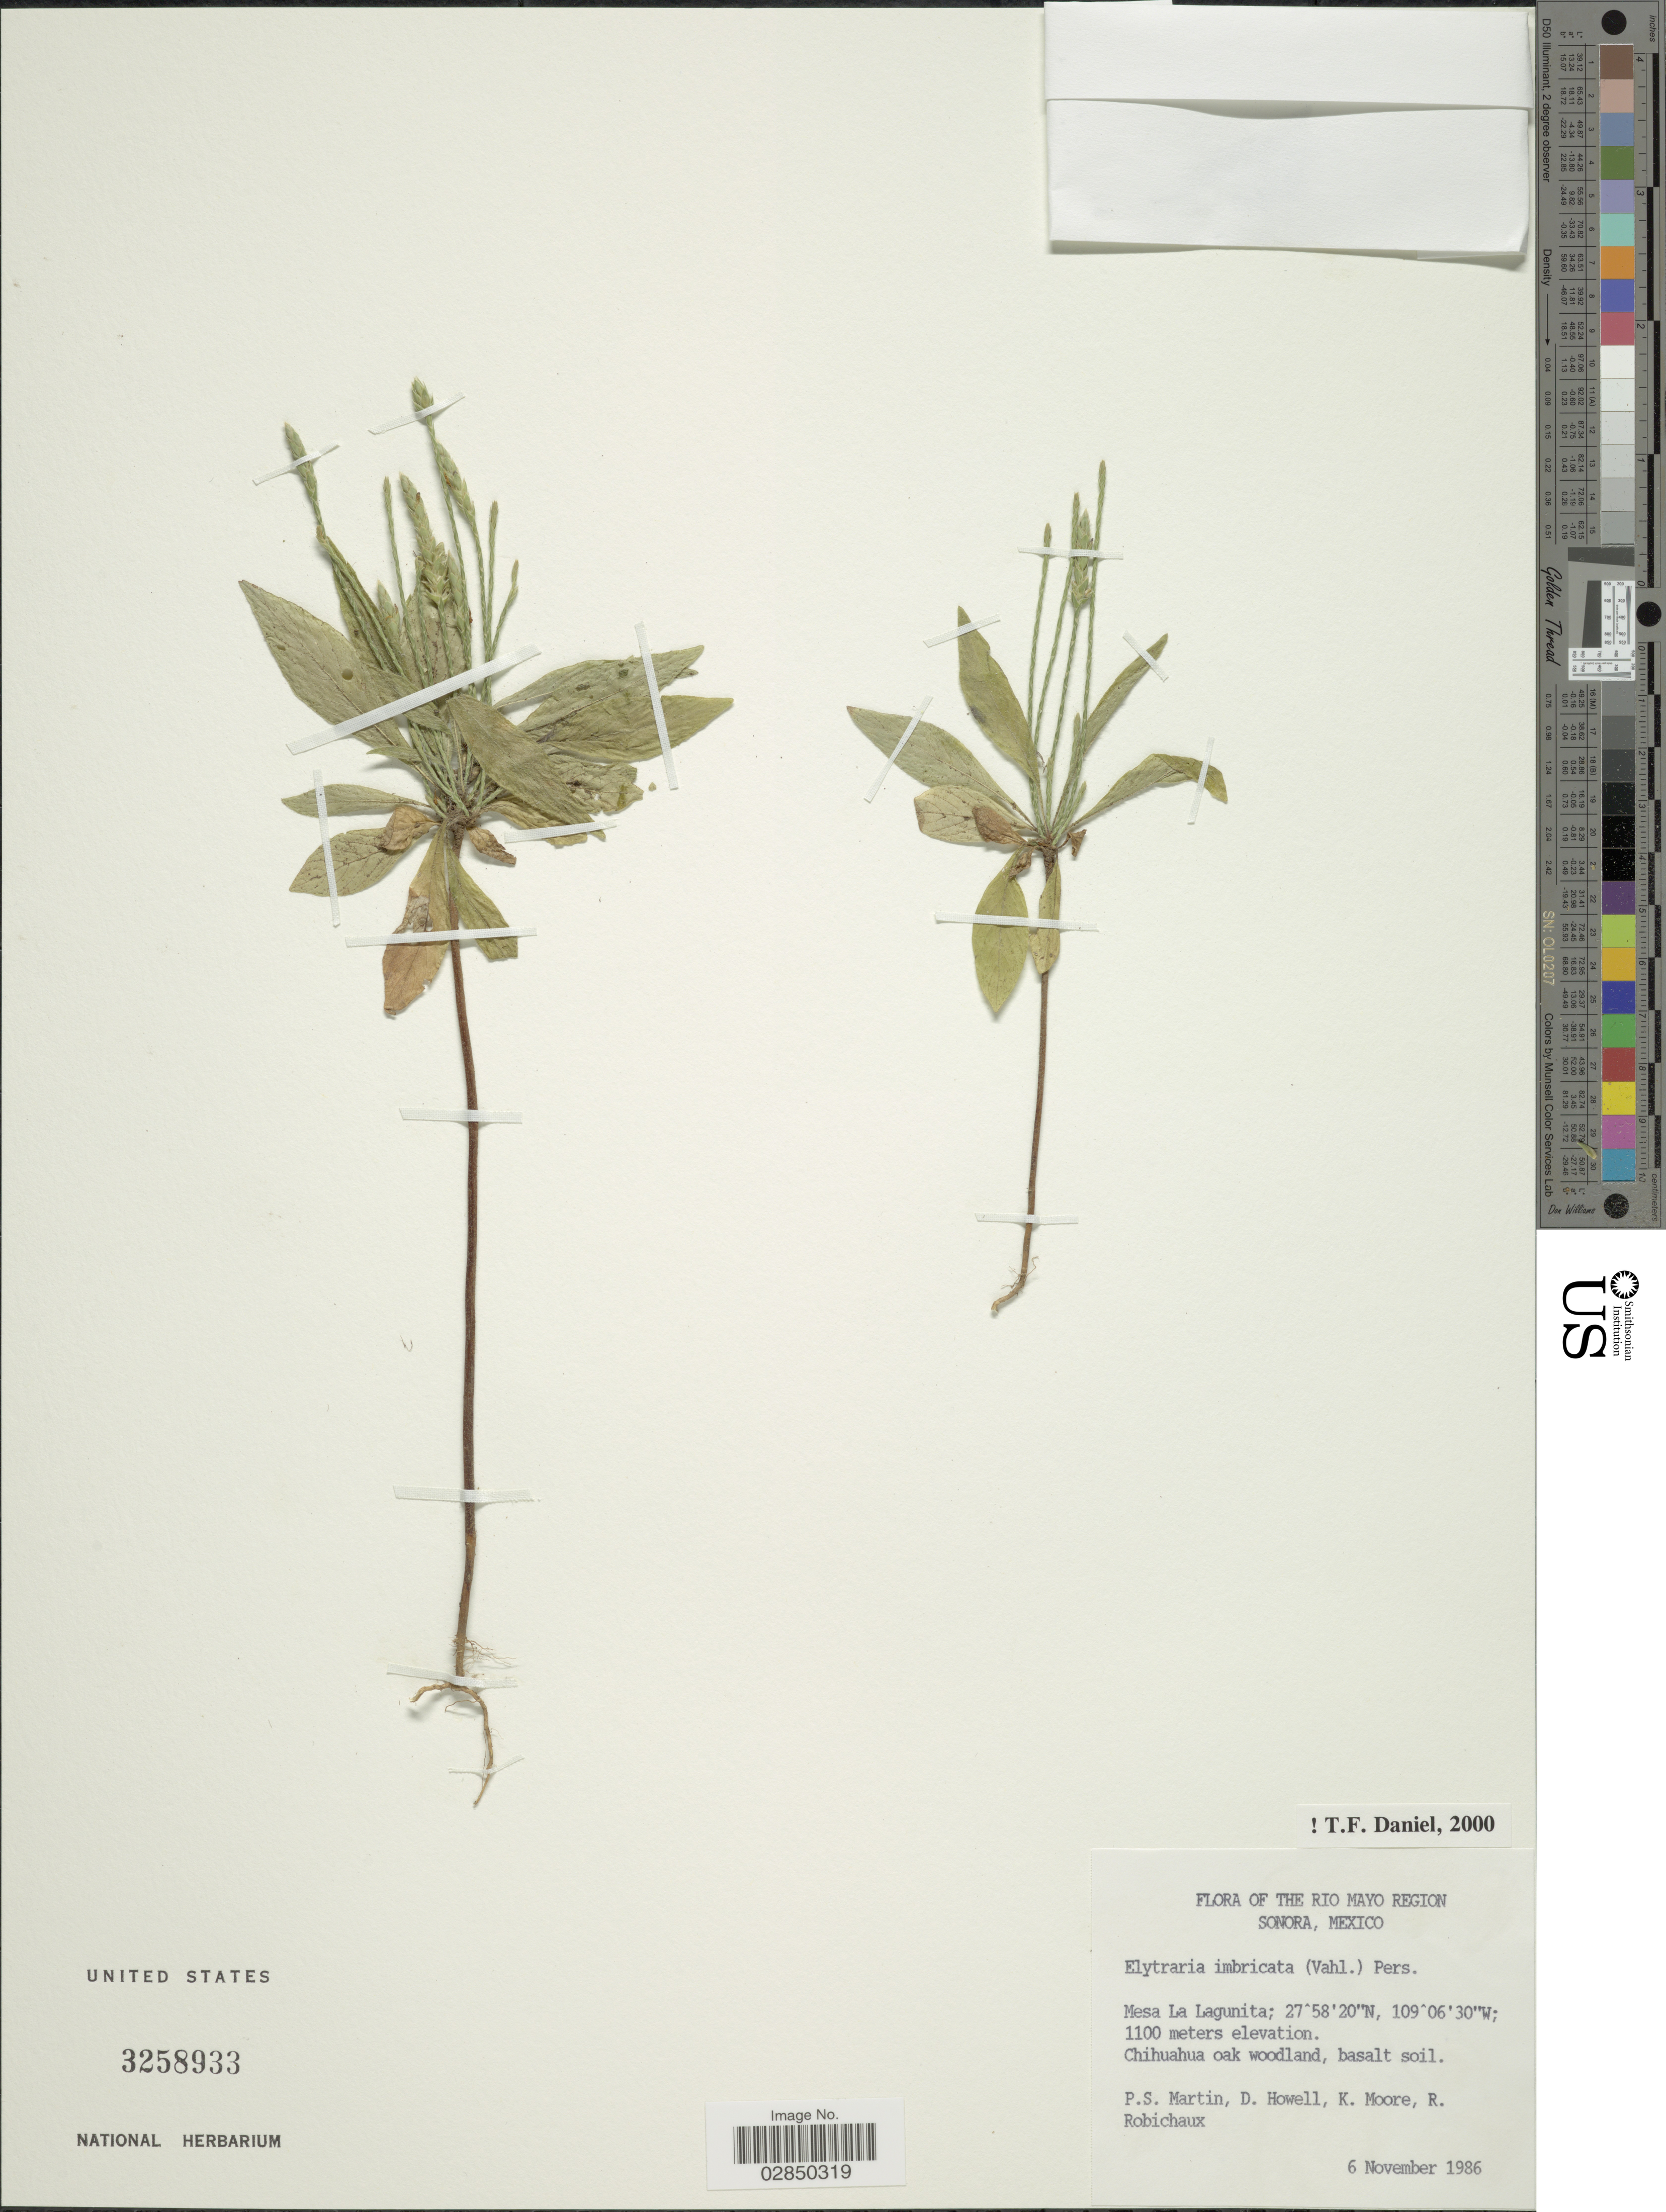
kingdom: Plantae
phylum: Tracheophyta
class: Magnoliopsida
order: Lamiales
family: Acanthaceae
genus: Elytraria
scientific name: Elytraria imbricata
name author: (Vahl) Pers.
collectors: P. S. Martin, D. H. Howell, K. Moore & R. Robichaux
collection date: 1986-11-06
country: Mexico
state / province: Sonora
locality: The Rio Mayo Region. Mesa La Lagunita.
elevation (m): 1100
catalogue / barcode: US 3258933